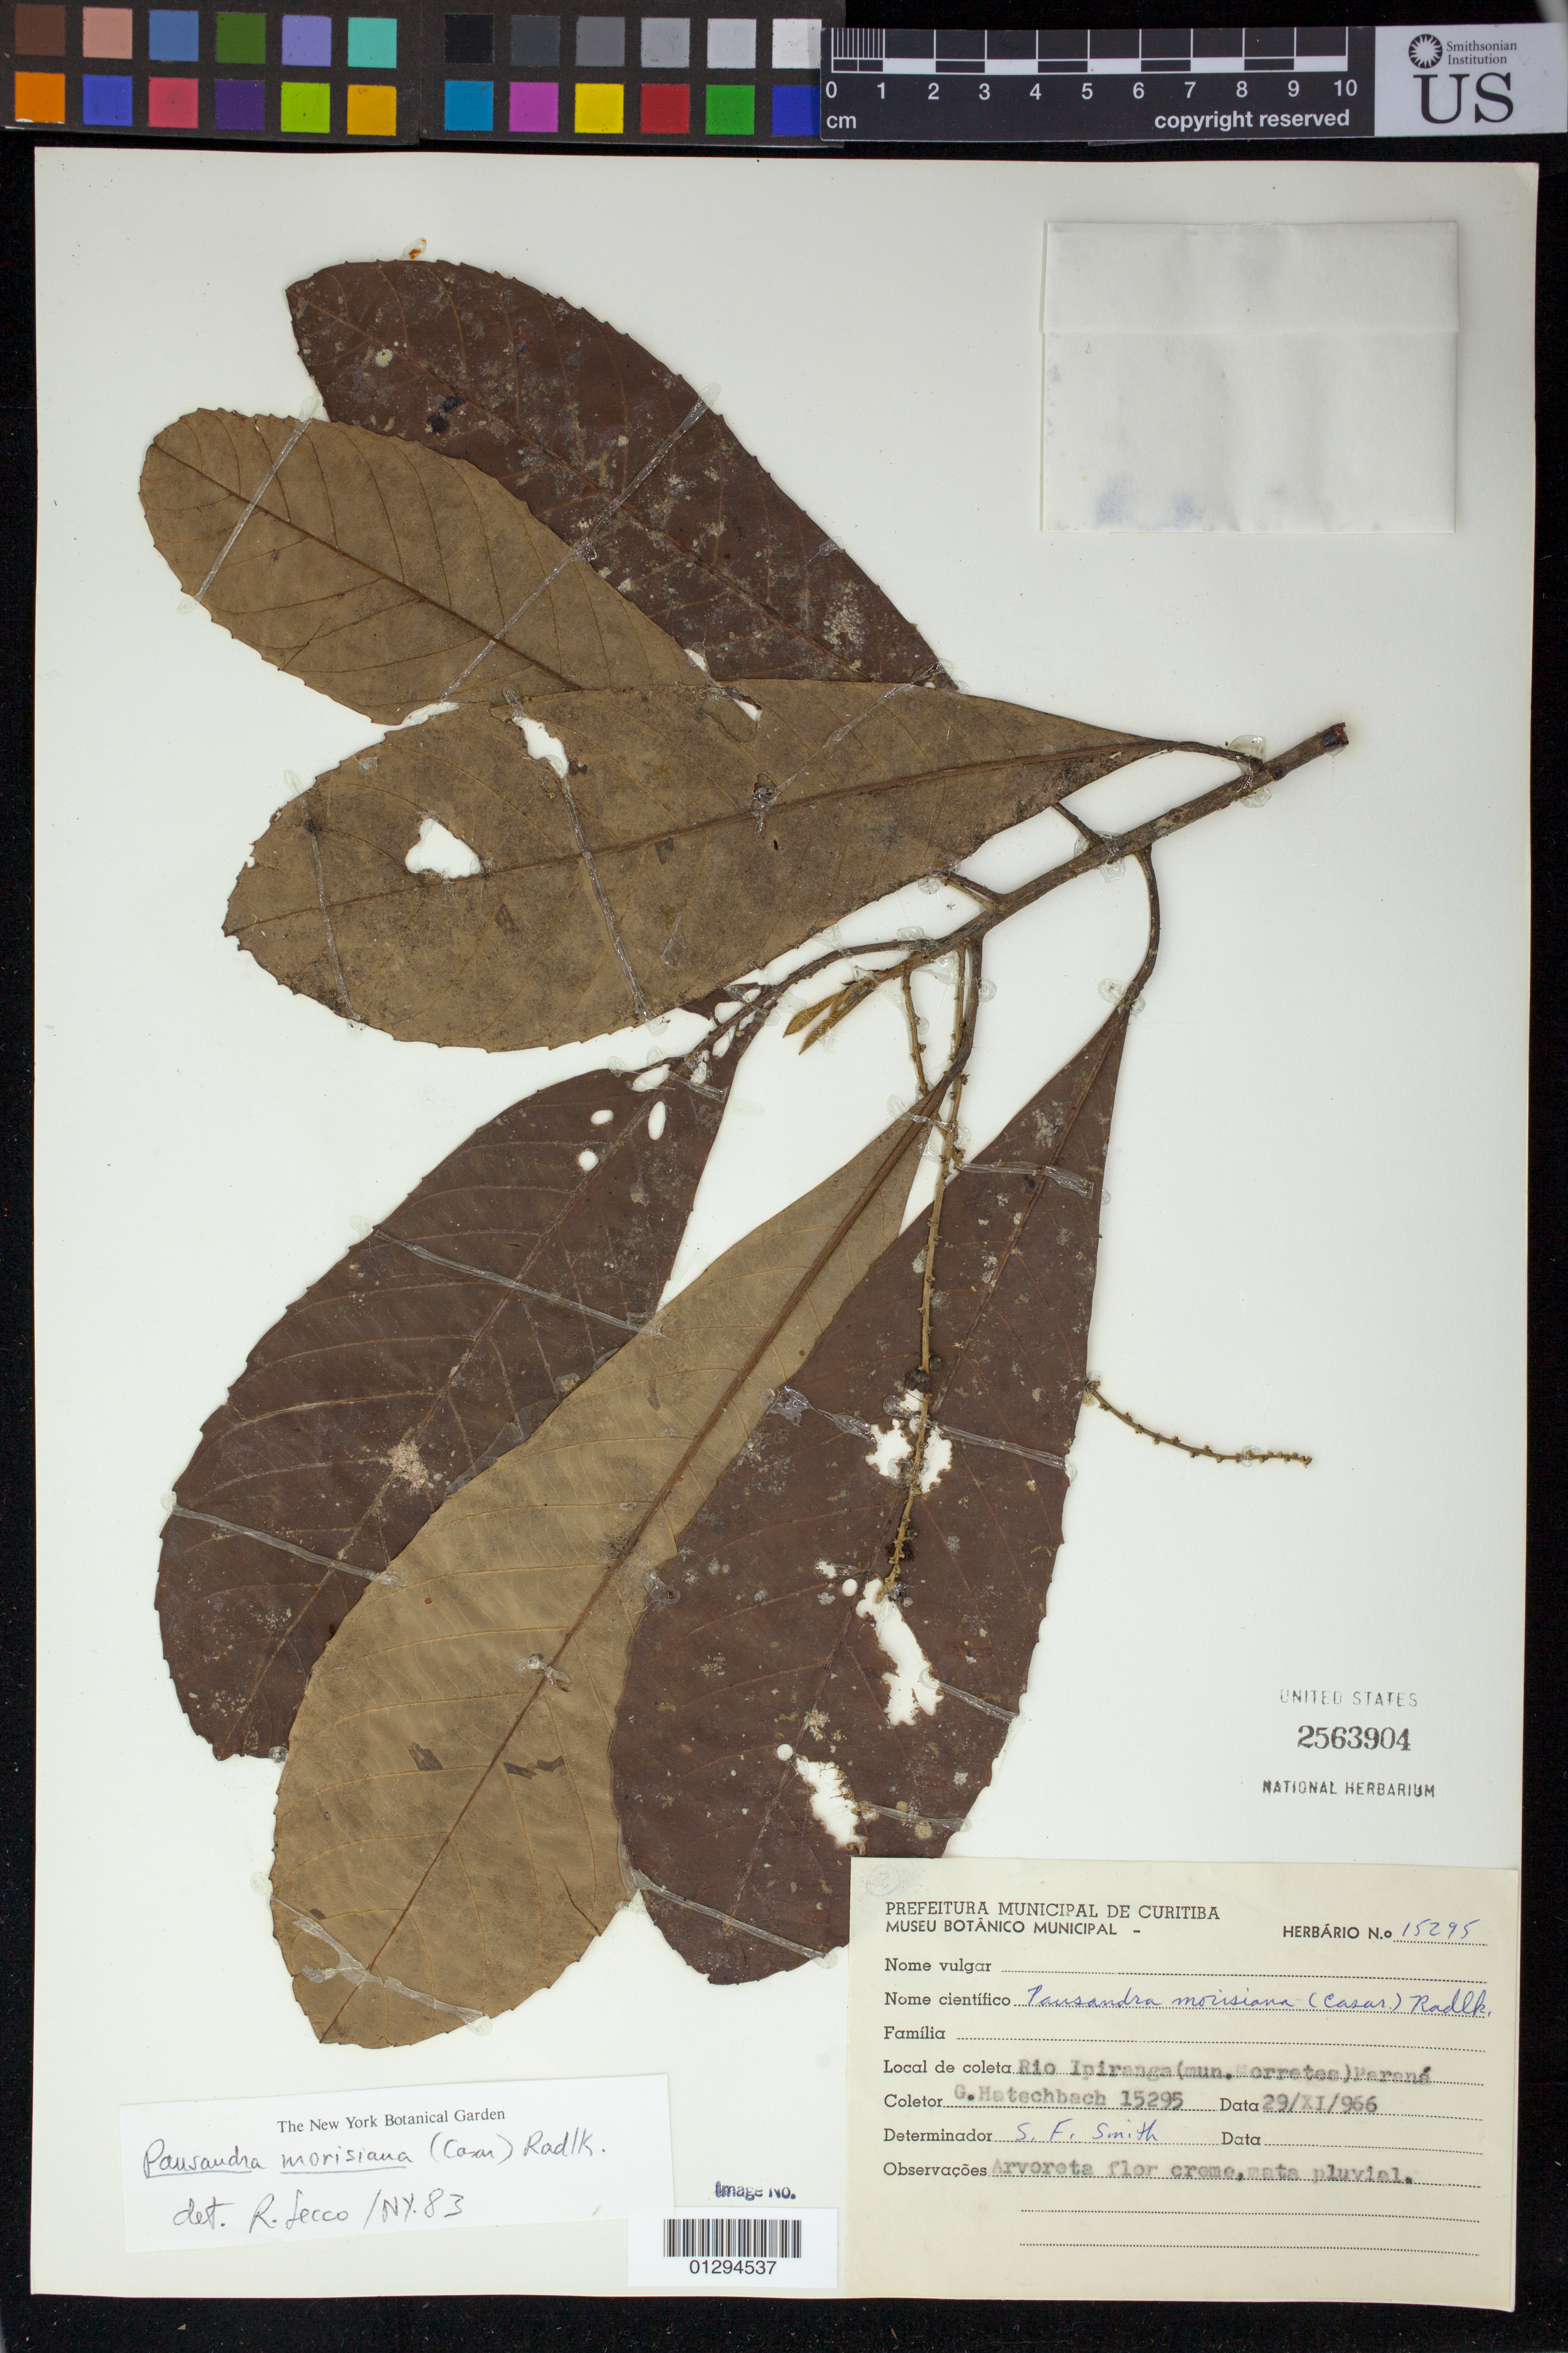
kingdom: Plantae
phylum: Tracheophyta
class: Magnoliopsida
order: Malpighiales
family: Euphorbiaceae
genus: Pausandra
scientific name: Pausandra morisiana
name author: (Casar.) Radlk.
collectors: G. Hatschbach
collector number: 15295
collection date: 1966-11-29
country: Brazil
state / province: Parana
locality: Rio Ipiranga (mun. Morretee)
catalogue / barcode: US 2563904